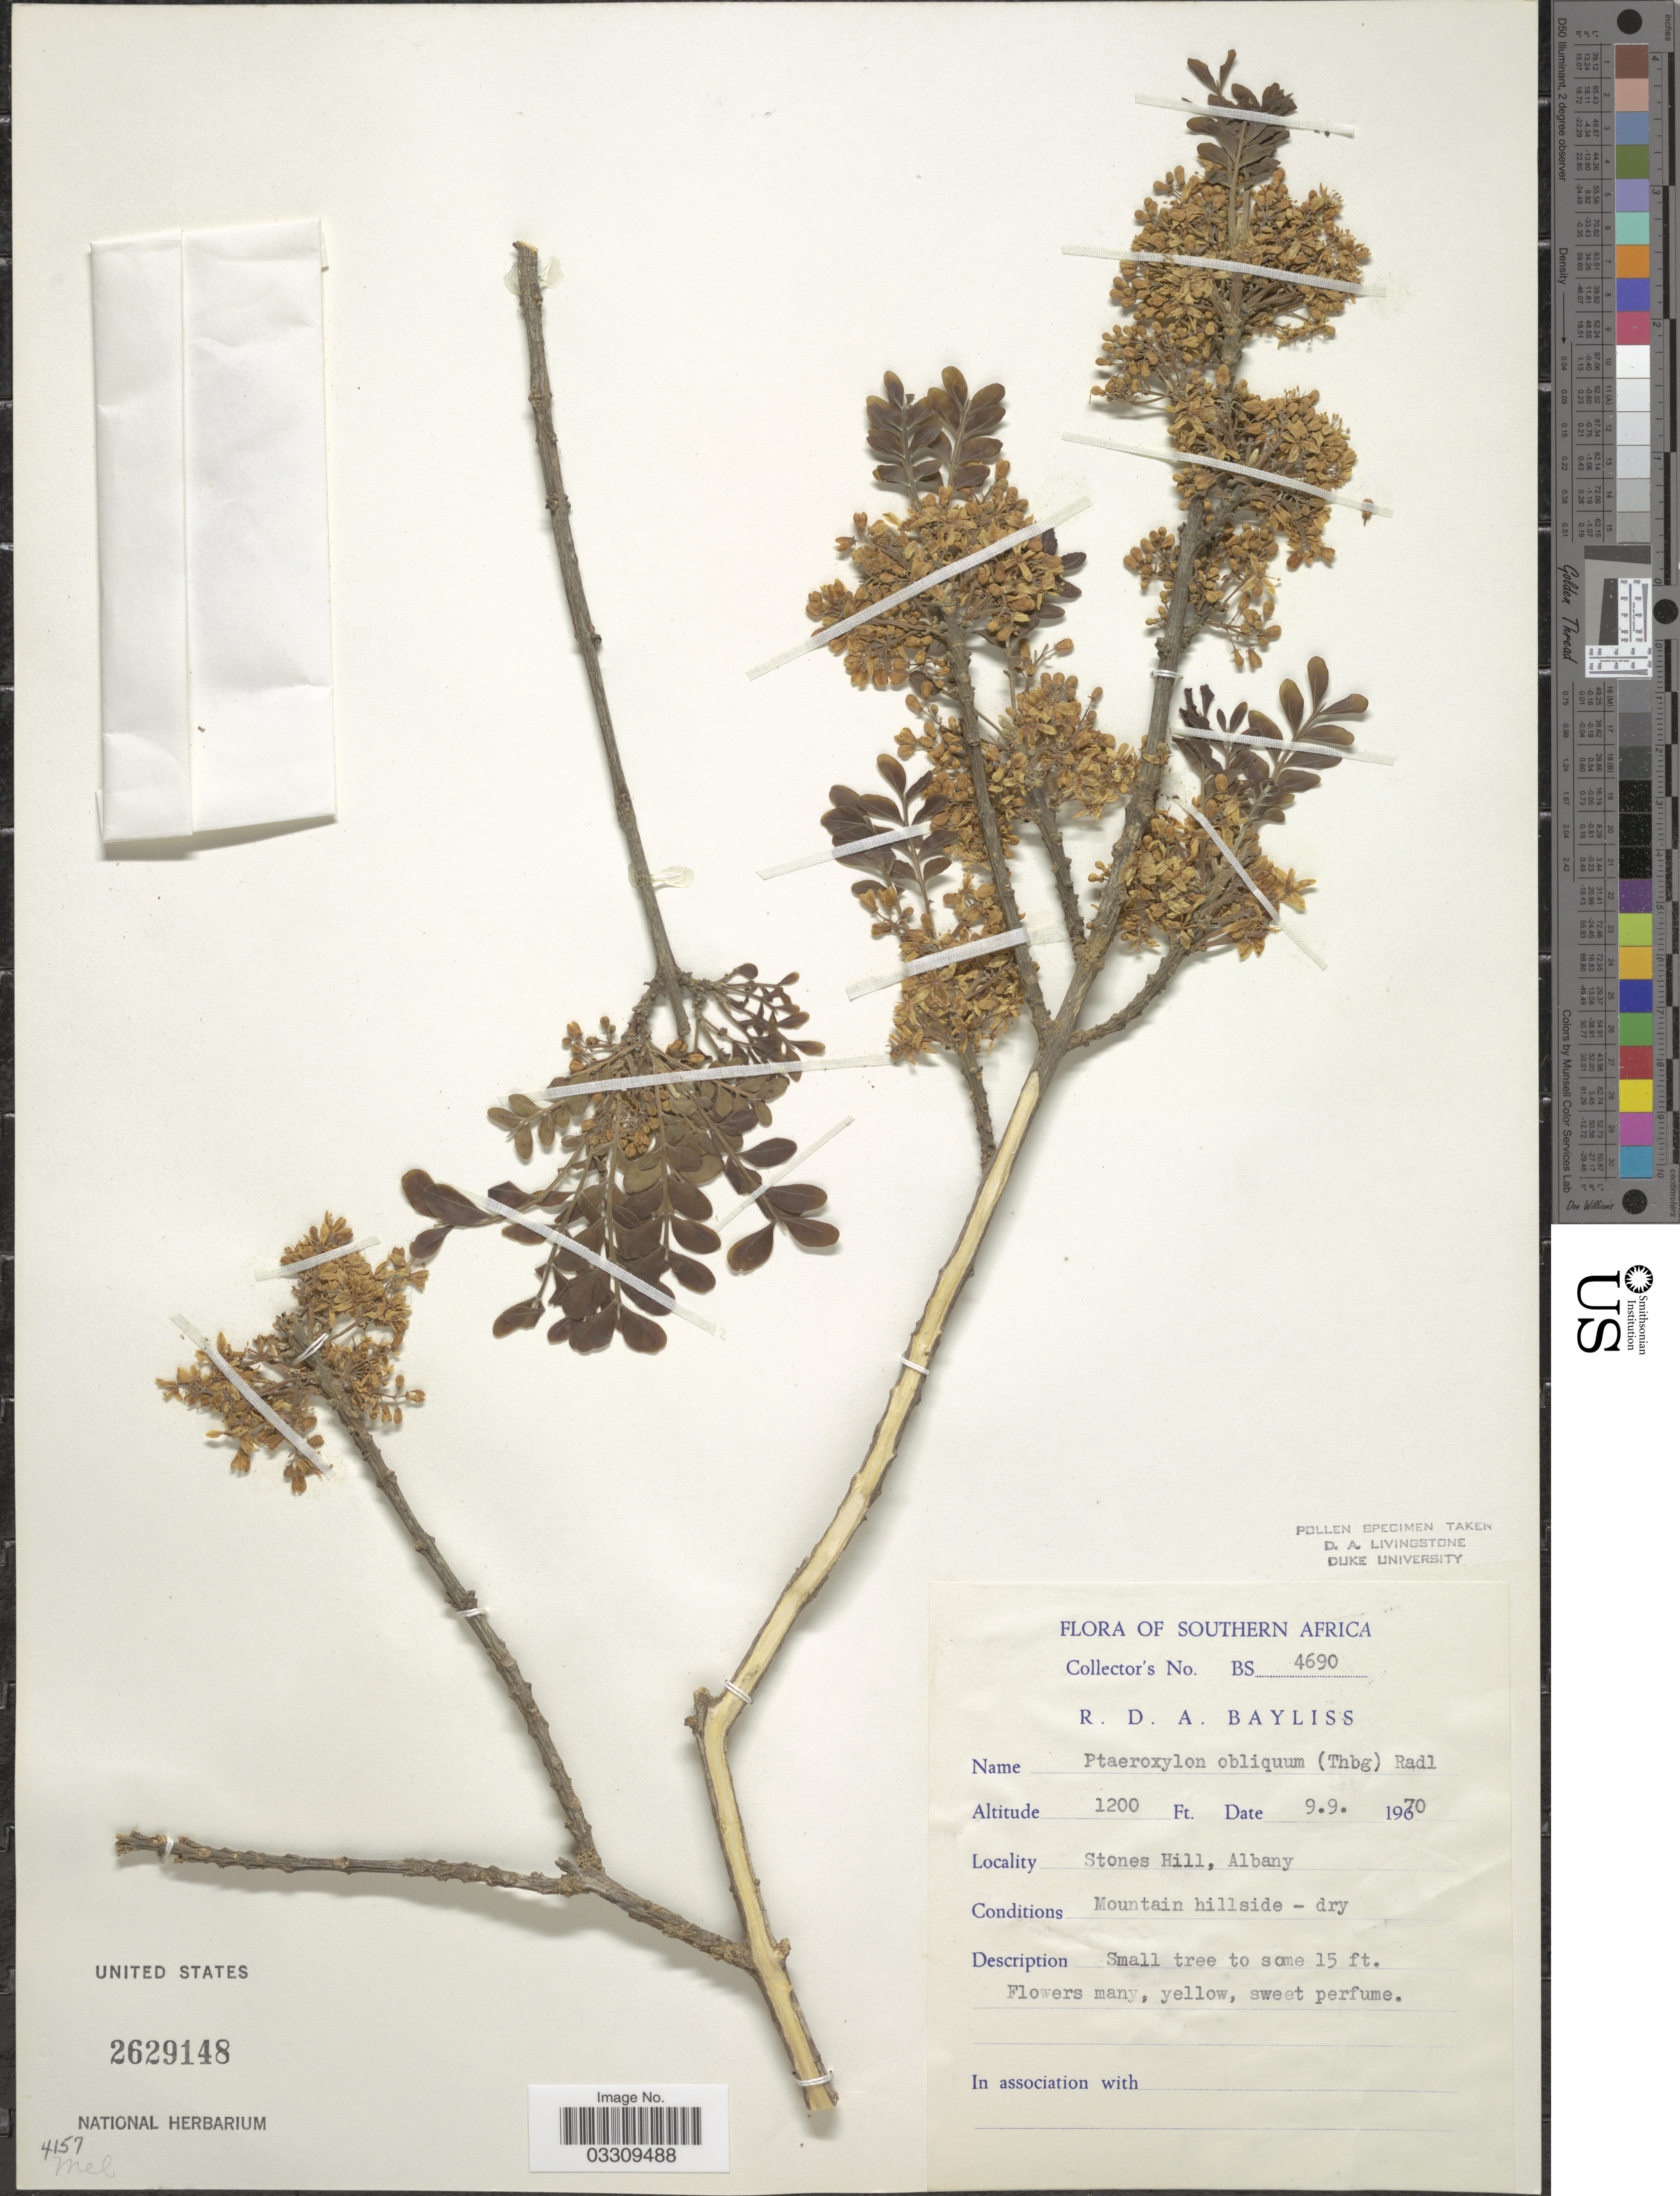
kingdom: Plantae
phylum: Tracheophyta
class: Magnoliopsida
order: Sapindales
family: Rutaceae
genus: Ptaeroxylon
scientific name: Ptaeroxylon obliquum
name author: (Thunb.) Radlk.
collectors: R. Bayliss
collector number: BS4690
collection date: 1970-09-09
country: South Africa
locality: Southern Africa. Stones Hill, Albany. Mountain hillside.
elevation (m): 366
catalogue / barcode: US 2629148